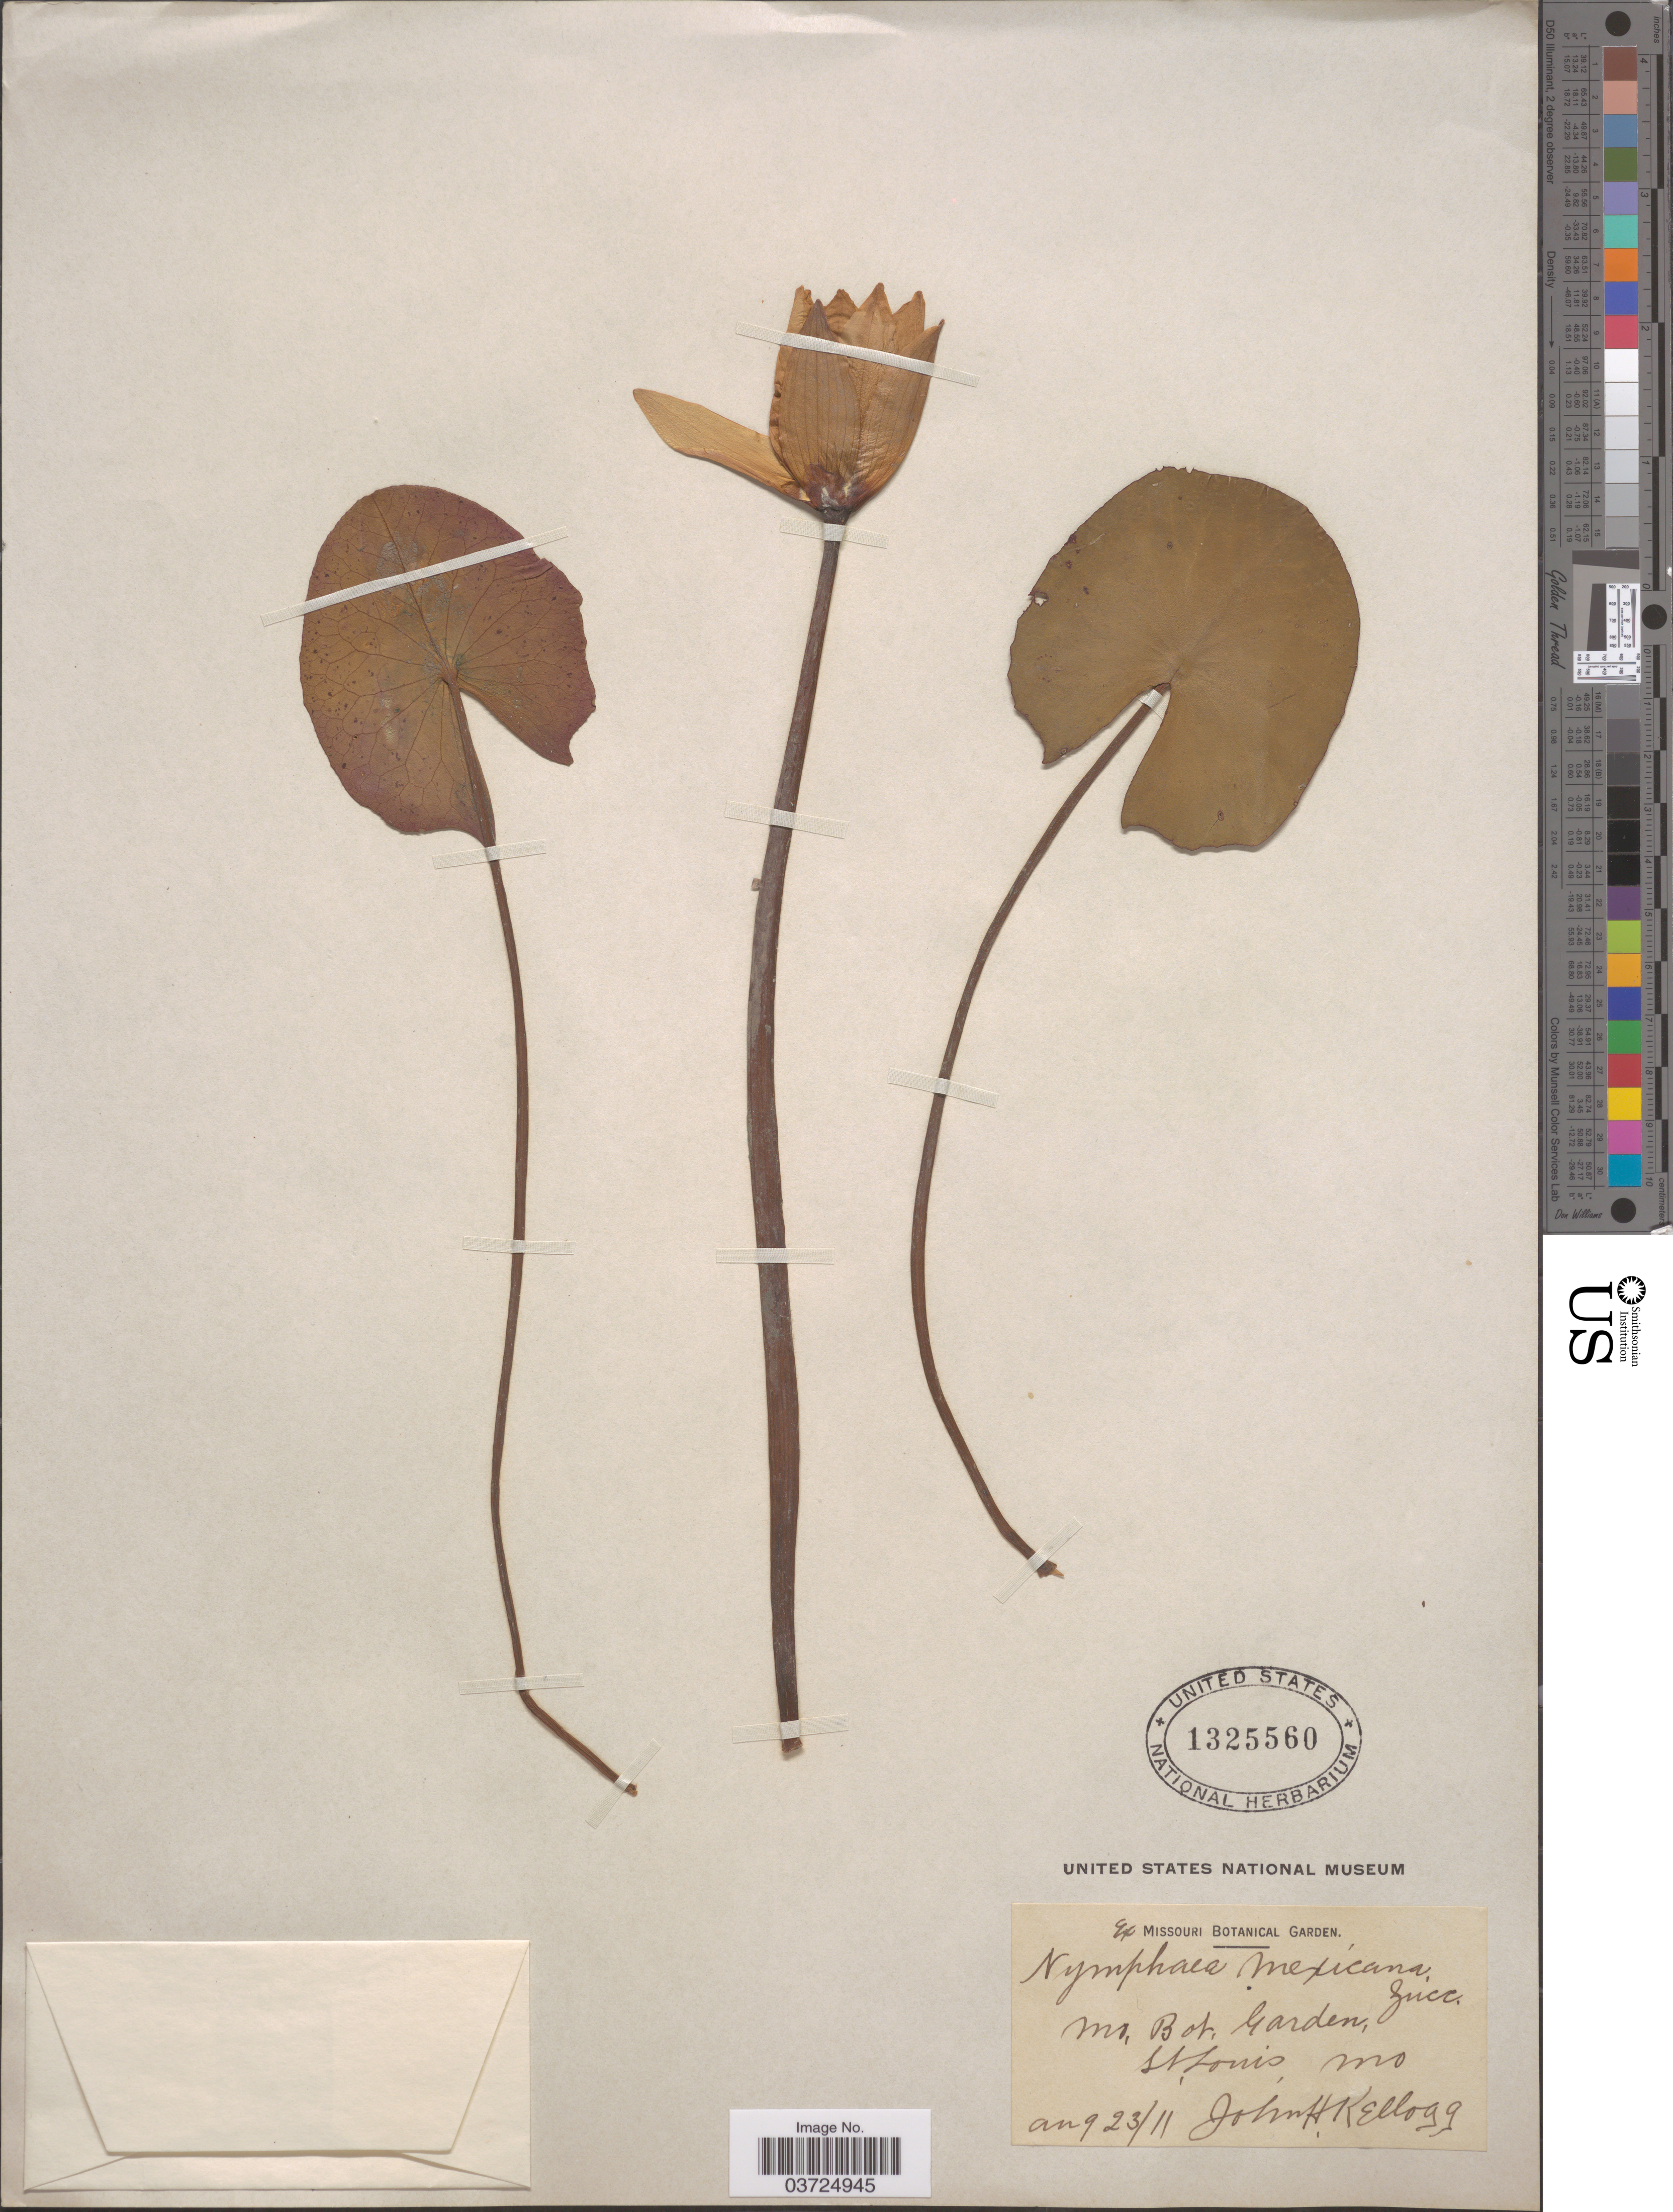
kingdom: Plantae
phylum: Tracheophyta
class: Magnoliopsida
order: Nymphaeales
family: Nymphaeaceae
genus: Nymphaea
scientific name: Nymphaea mexicana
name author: Zucc.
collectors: J. H. Kellogg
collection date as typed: Transcribed d/m/y: 23/8/11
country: United States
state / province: Missouri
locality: Mo. Bot. Garden, St. Louis.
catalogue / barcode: US 1325560